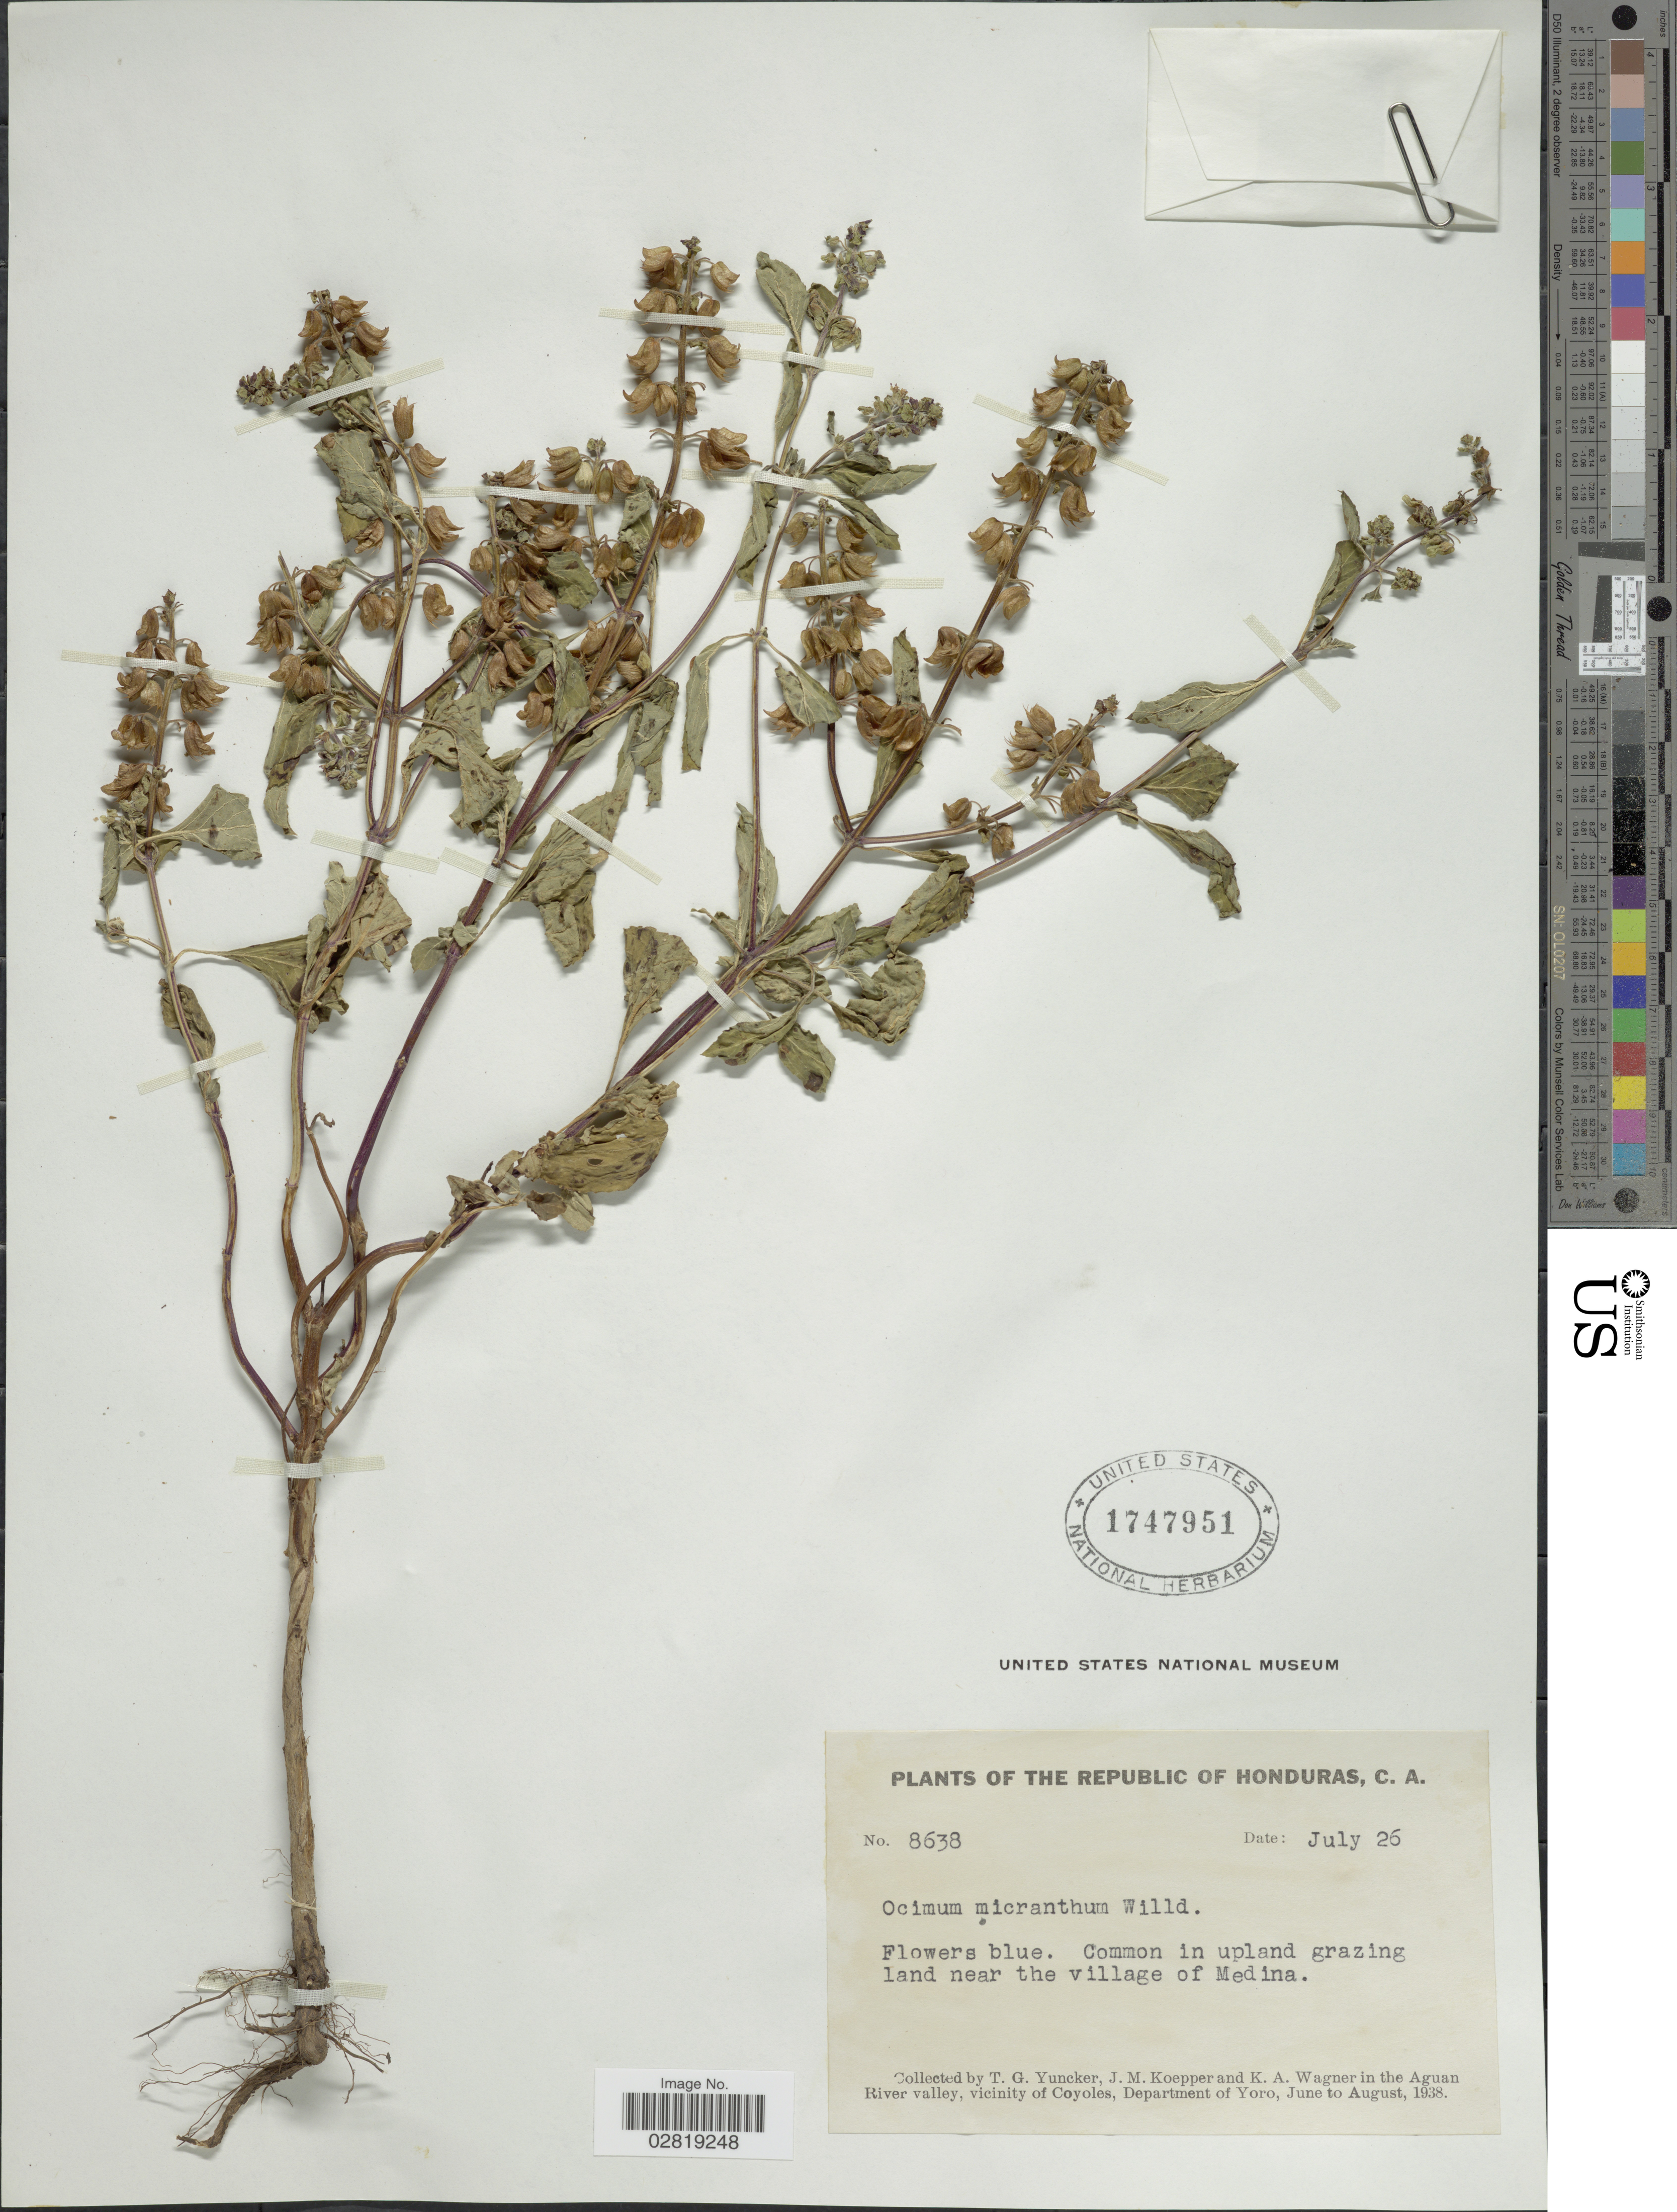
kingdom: Plantae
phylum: Tracheophyta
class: Magnoliopsida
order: Lamiales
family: Lamiaceae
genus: Ocimum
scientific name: Ocimum campechianum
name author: Mill.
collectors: T. G. Yuncker, J. M. Koepper & K. A. Wagner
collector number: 8638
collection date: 1938-07-26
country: Honduras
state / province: Yoro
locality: Republic of Honduras. Common in upland grazing land near the village of Medina. In the Aguan River valley, vicinity of Coyoles, Department of Yoro.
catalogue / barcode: US 1747951